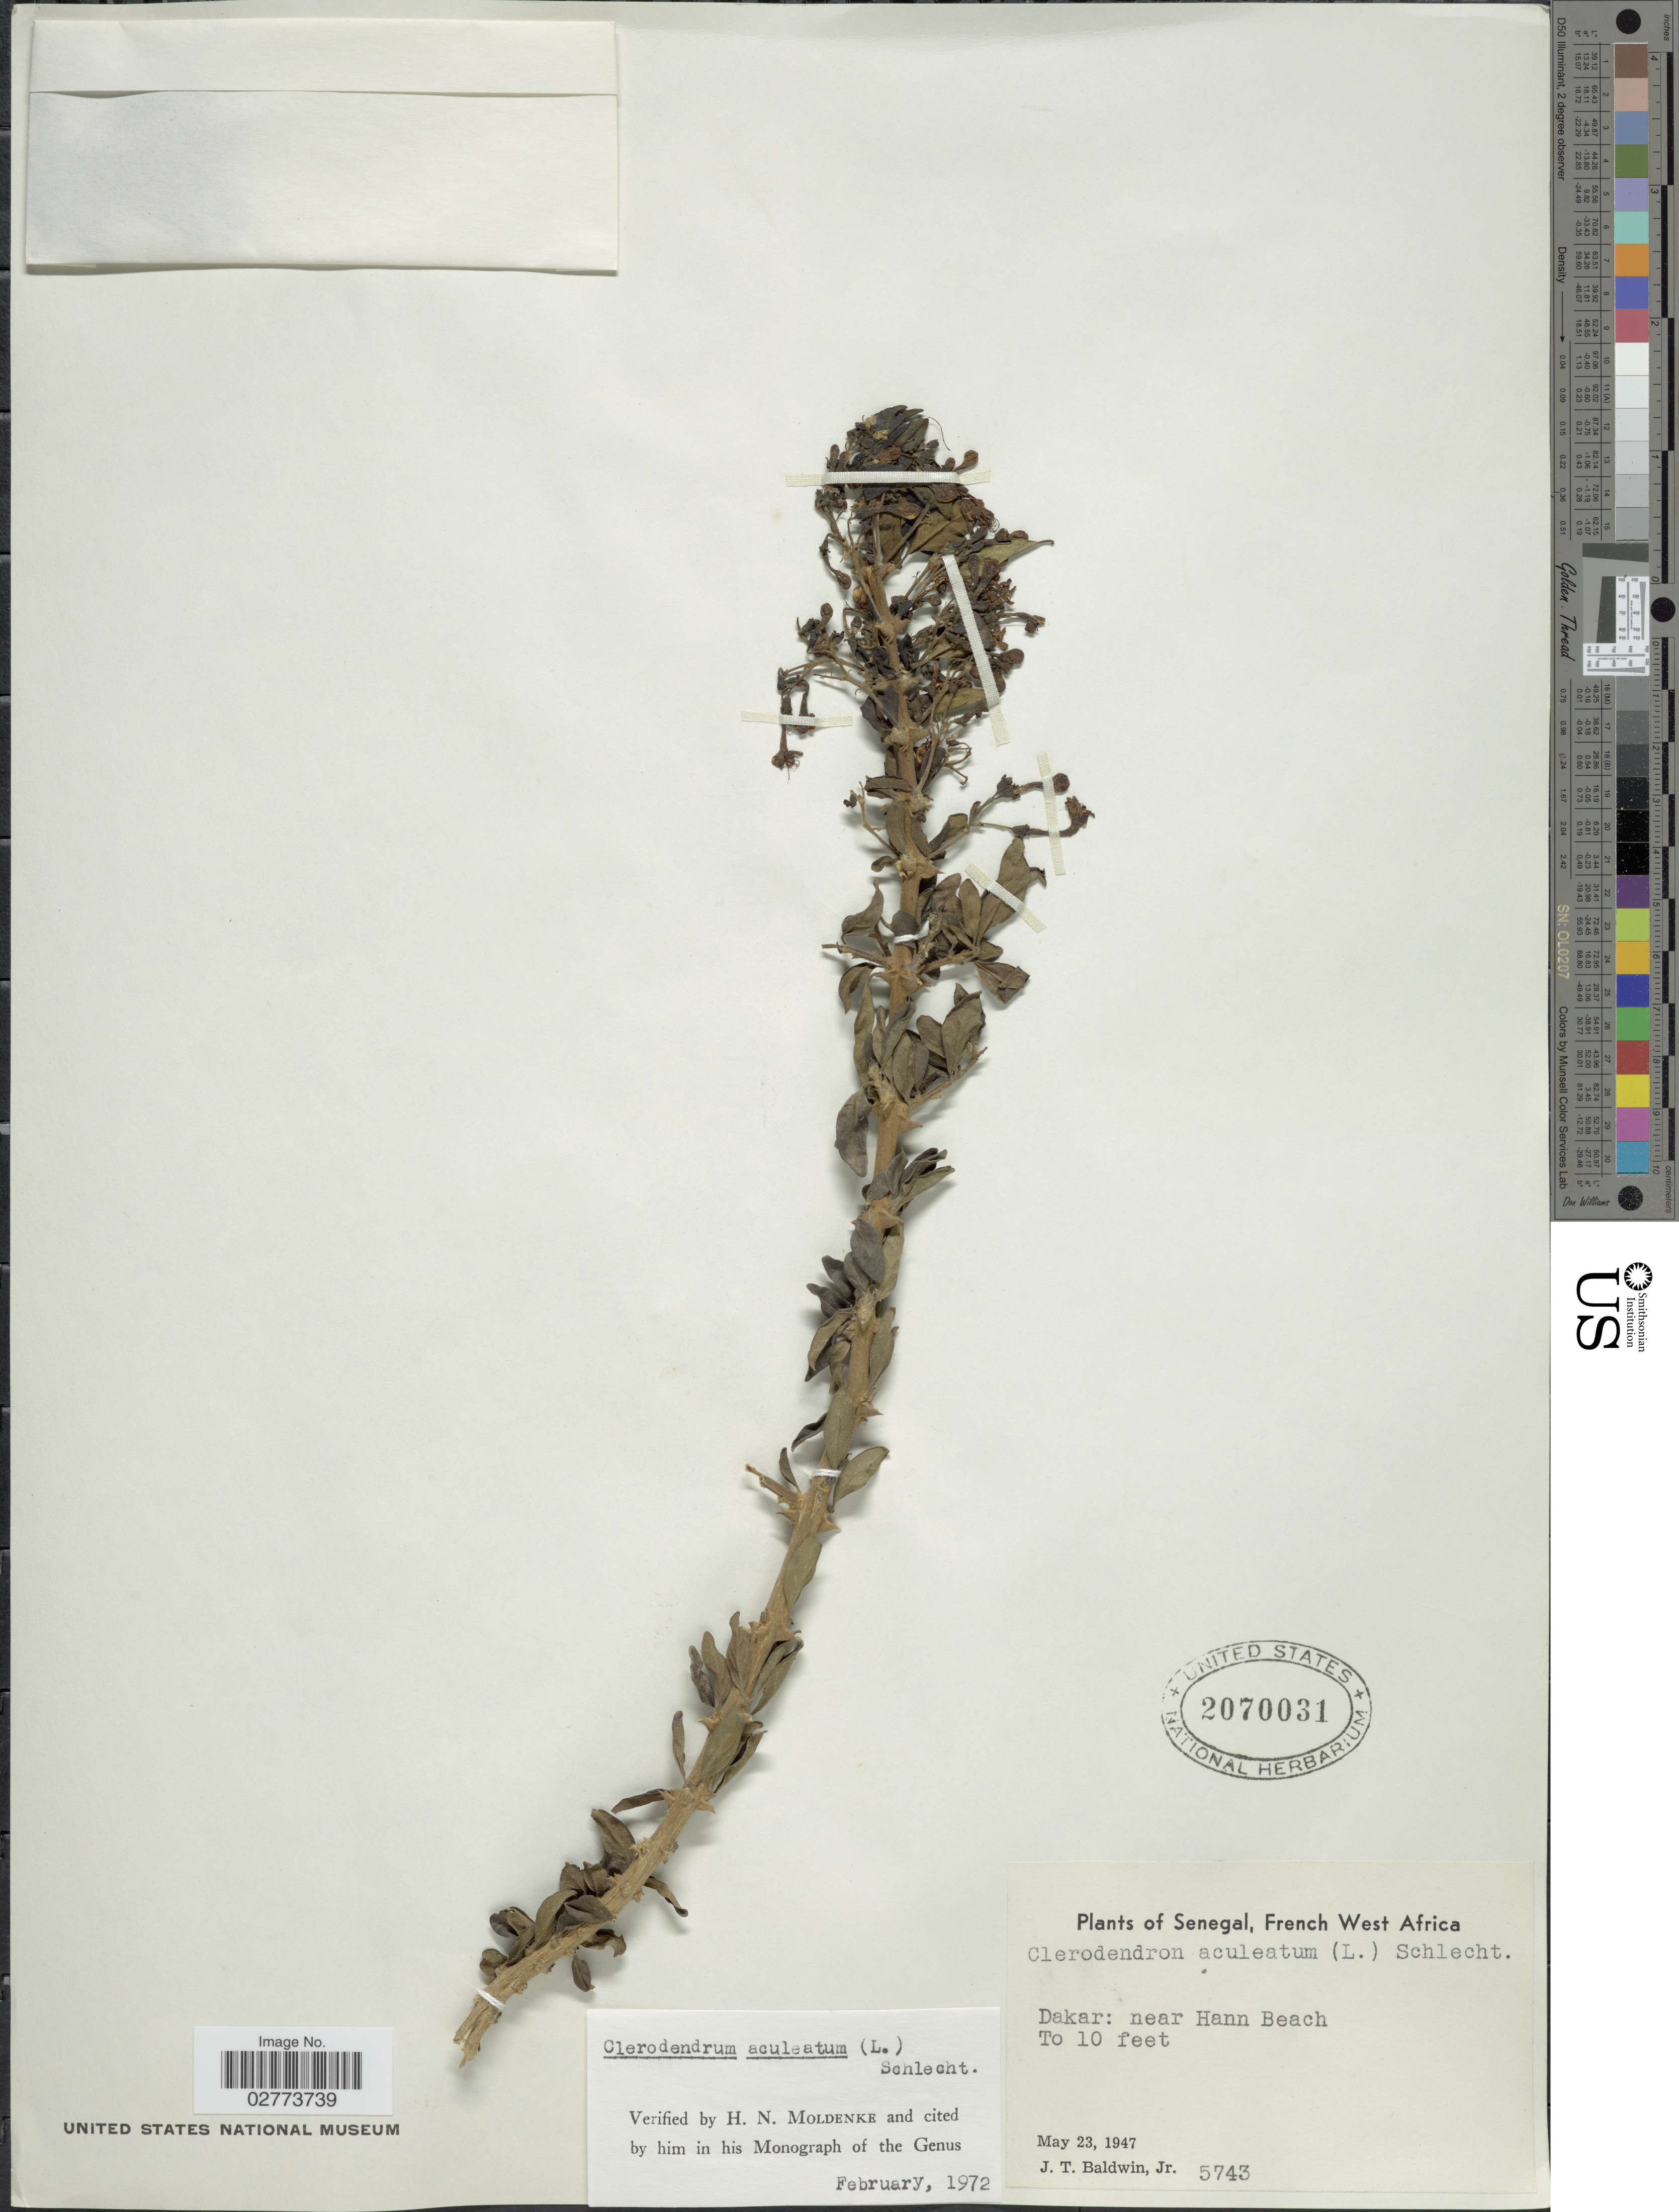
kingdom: Plantae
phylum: Tracheophyta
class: Magnoliopsida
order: Lamiales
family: Lamiaceae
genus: Clerodendrum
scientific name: Clerodendrum aculeatum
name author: (L.) Schltdl.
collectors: J. T. Baldwin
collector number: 5743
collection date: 1947-05-23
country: Senegal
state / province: Dakar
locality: French West Africa, near Hann Beach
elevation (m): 3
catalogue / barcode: US 2070031